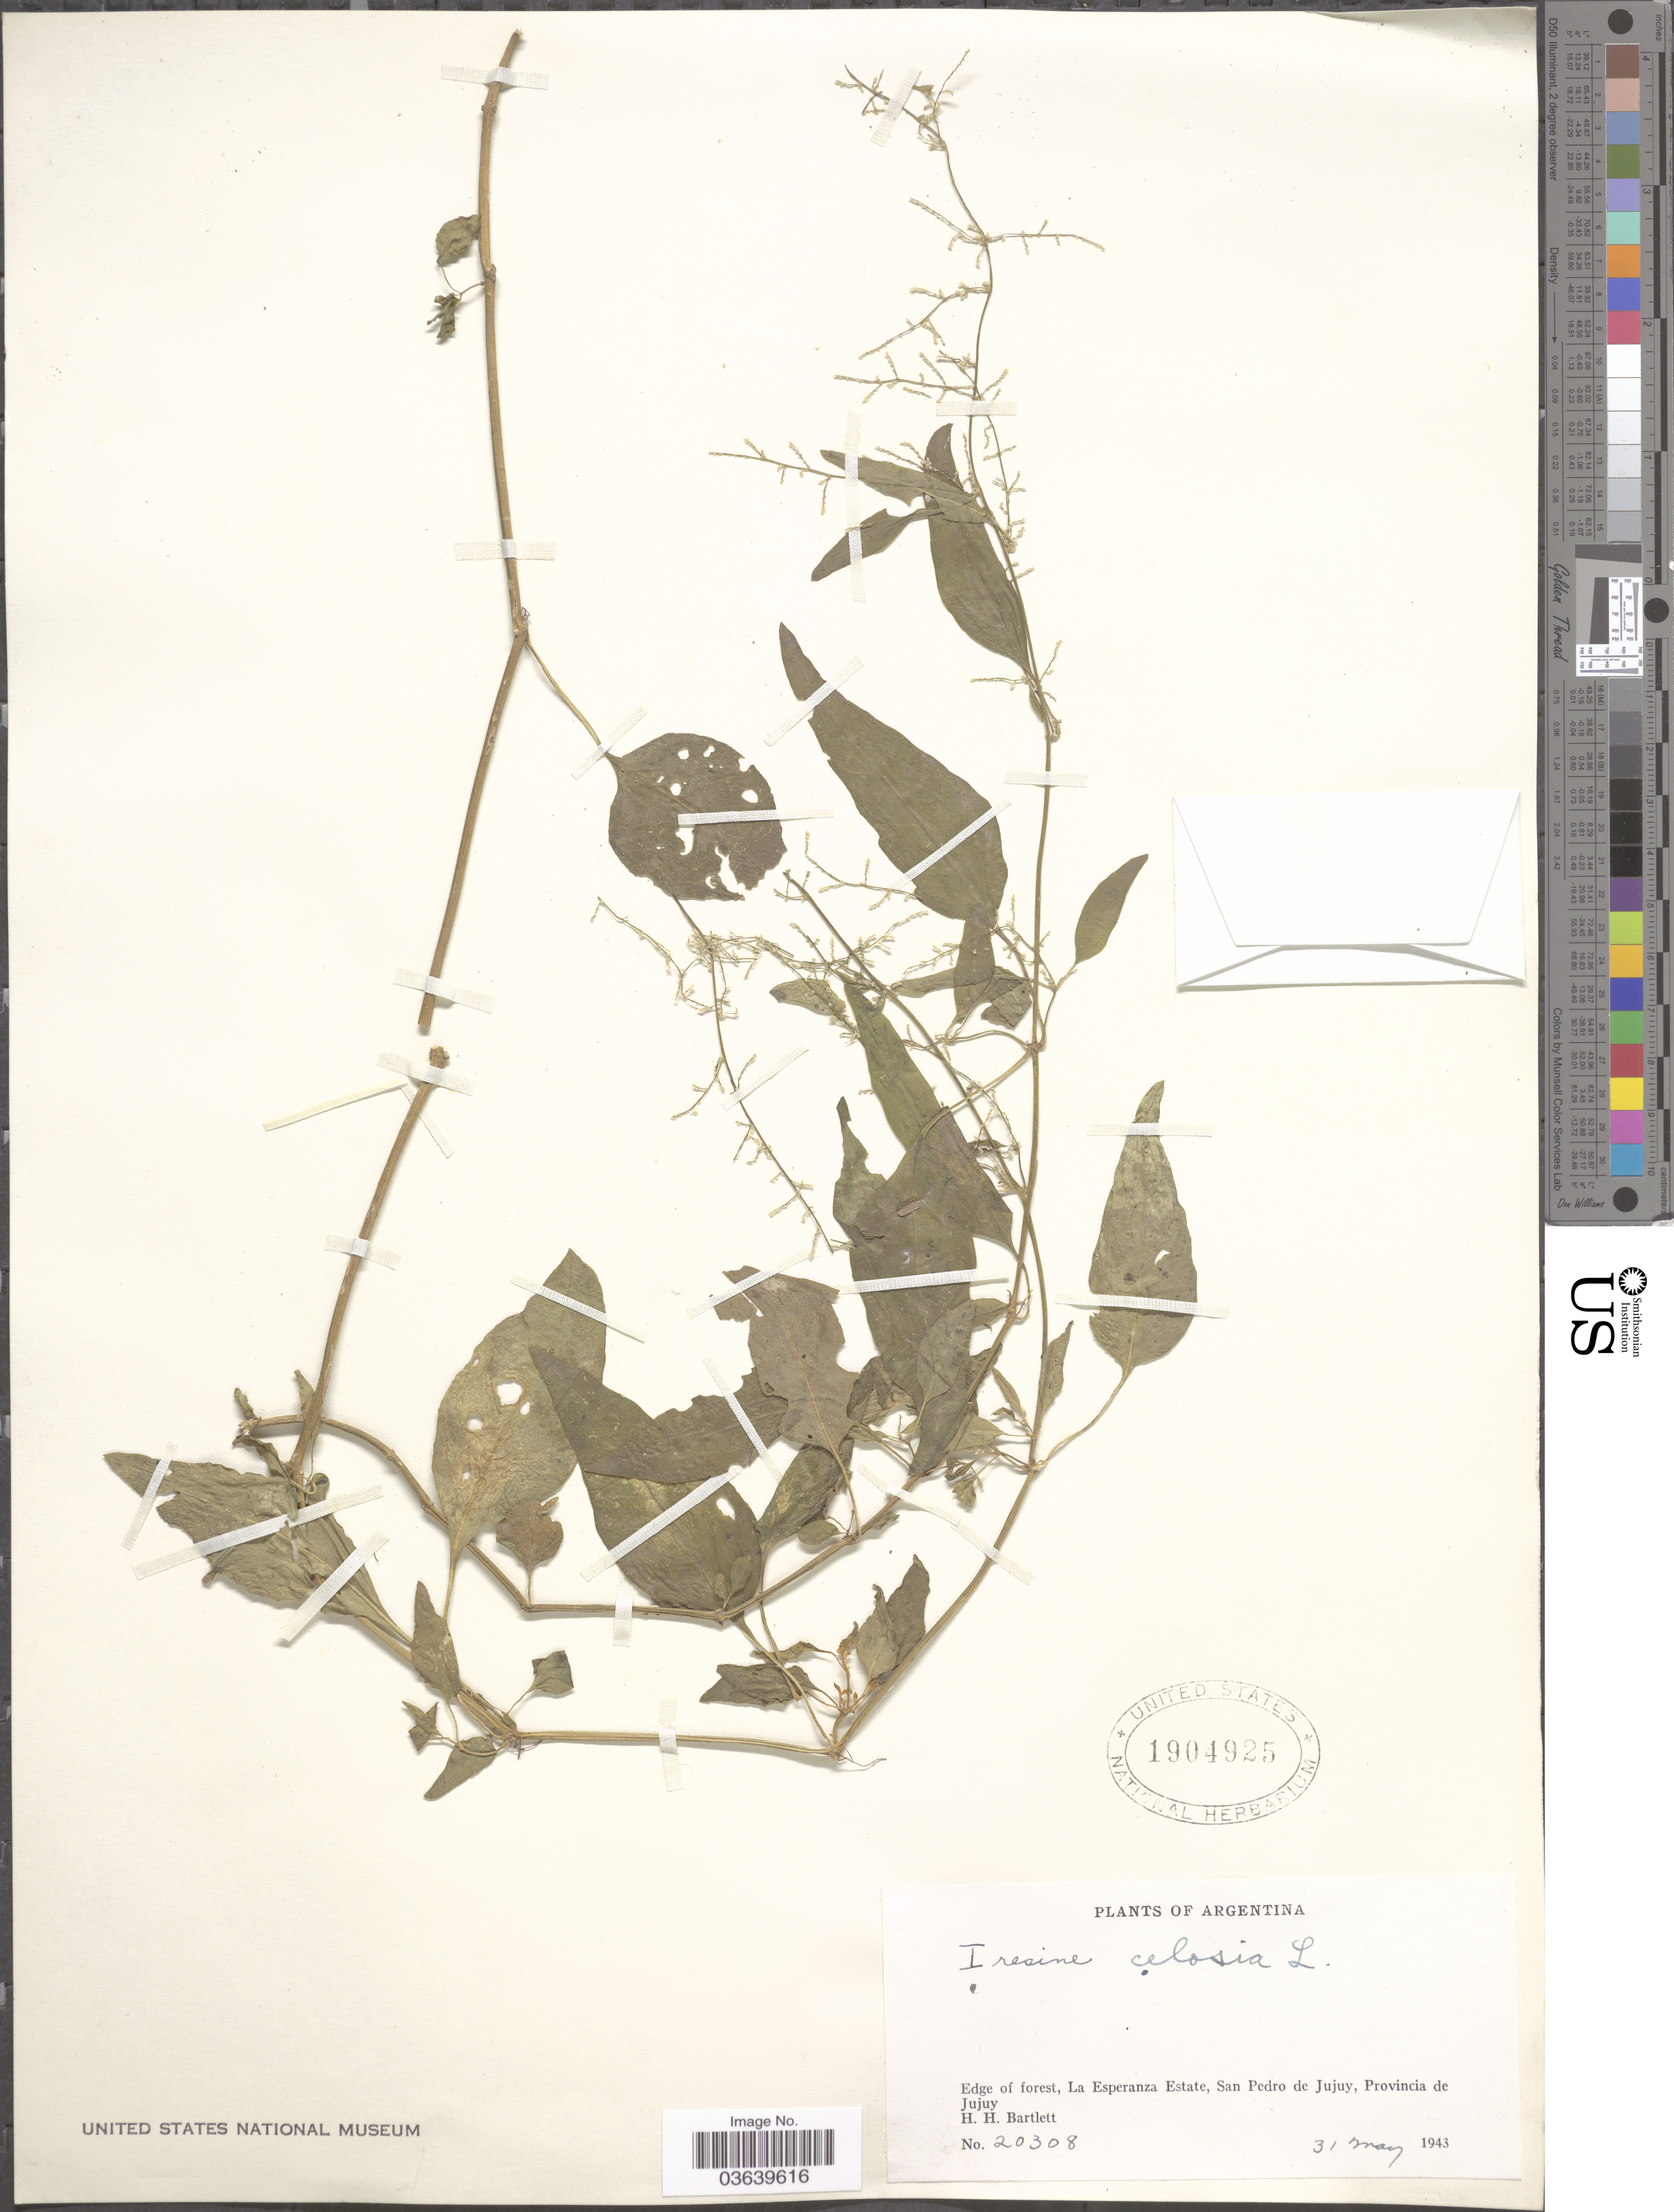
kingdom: Plantae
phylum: Tracheophyta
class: Magnoliopsida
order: Caryophyllales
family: Amaranthaceae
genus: Iresine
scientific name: Iresine diffusa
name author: Humb. & Bonpl. ex Willd.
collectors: H. H. Bartlett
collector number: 20308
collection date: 1943-05-31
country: Argentina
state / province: Jujuy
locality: Edge of forest, La Esperanza Estate, San Pedro de Jujuy.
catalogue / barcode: US 1904925